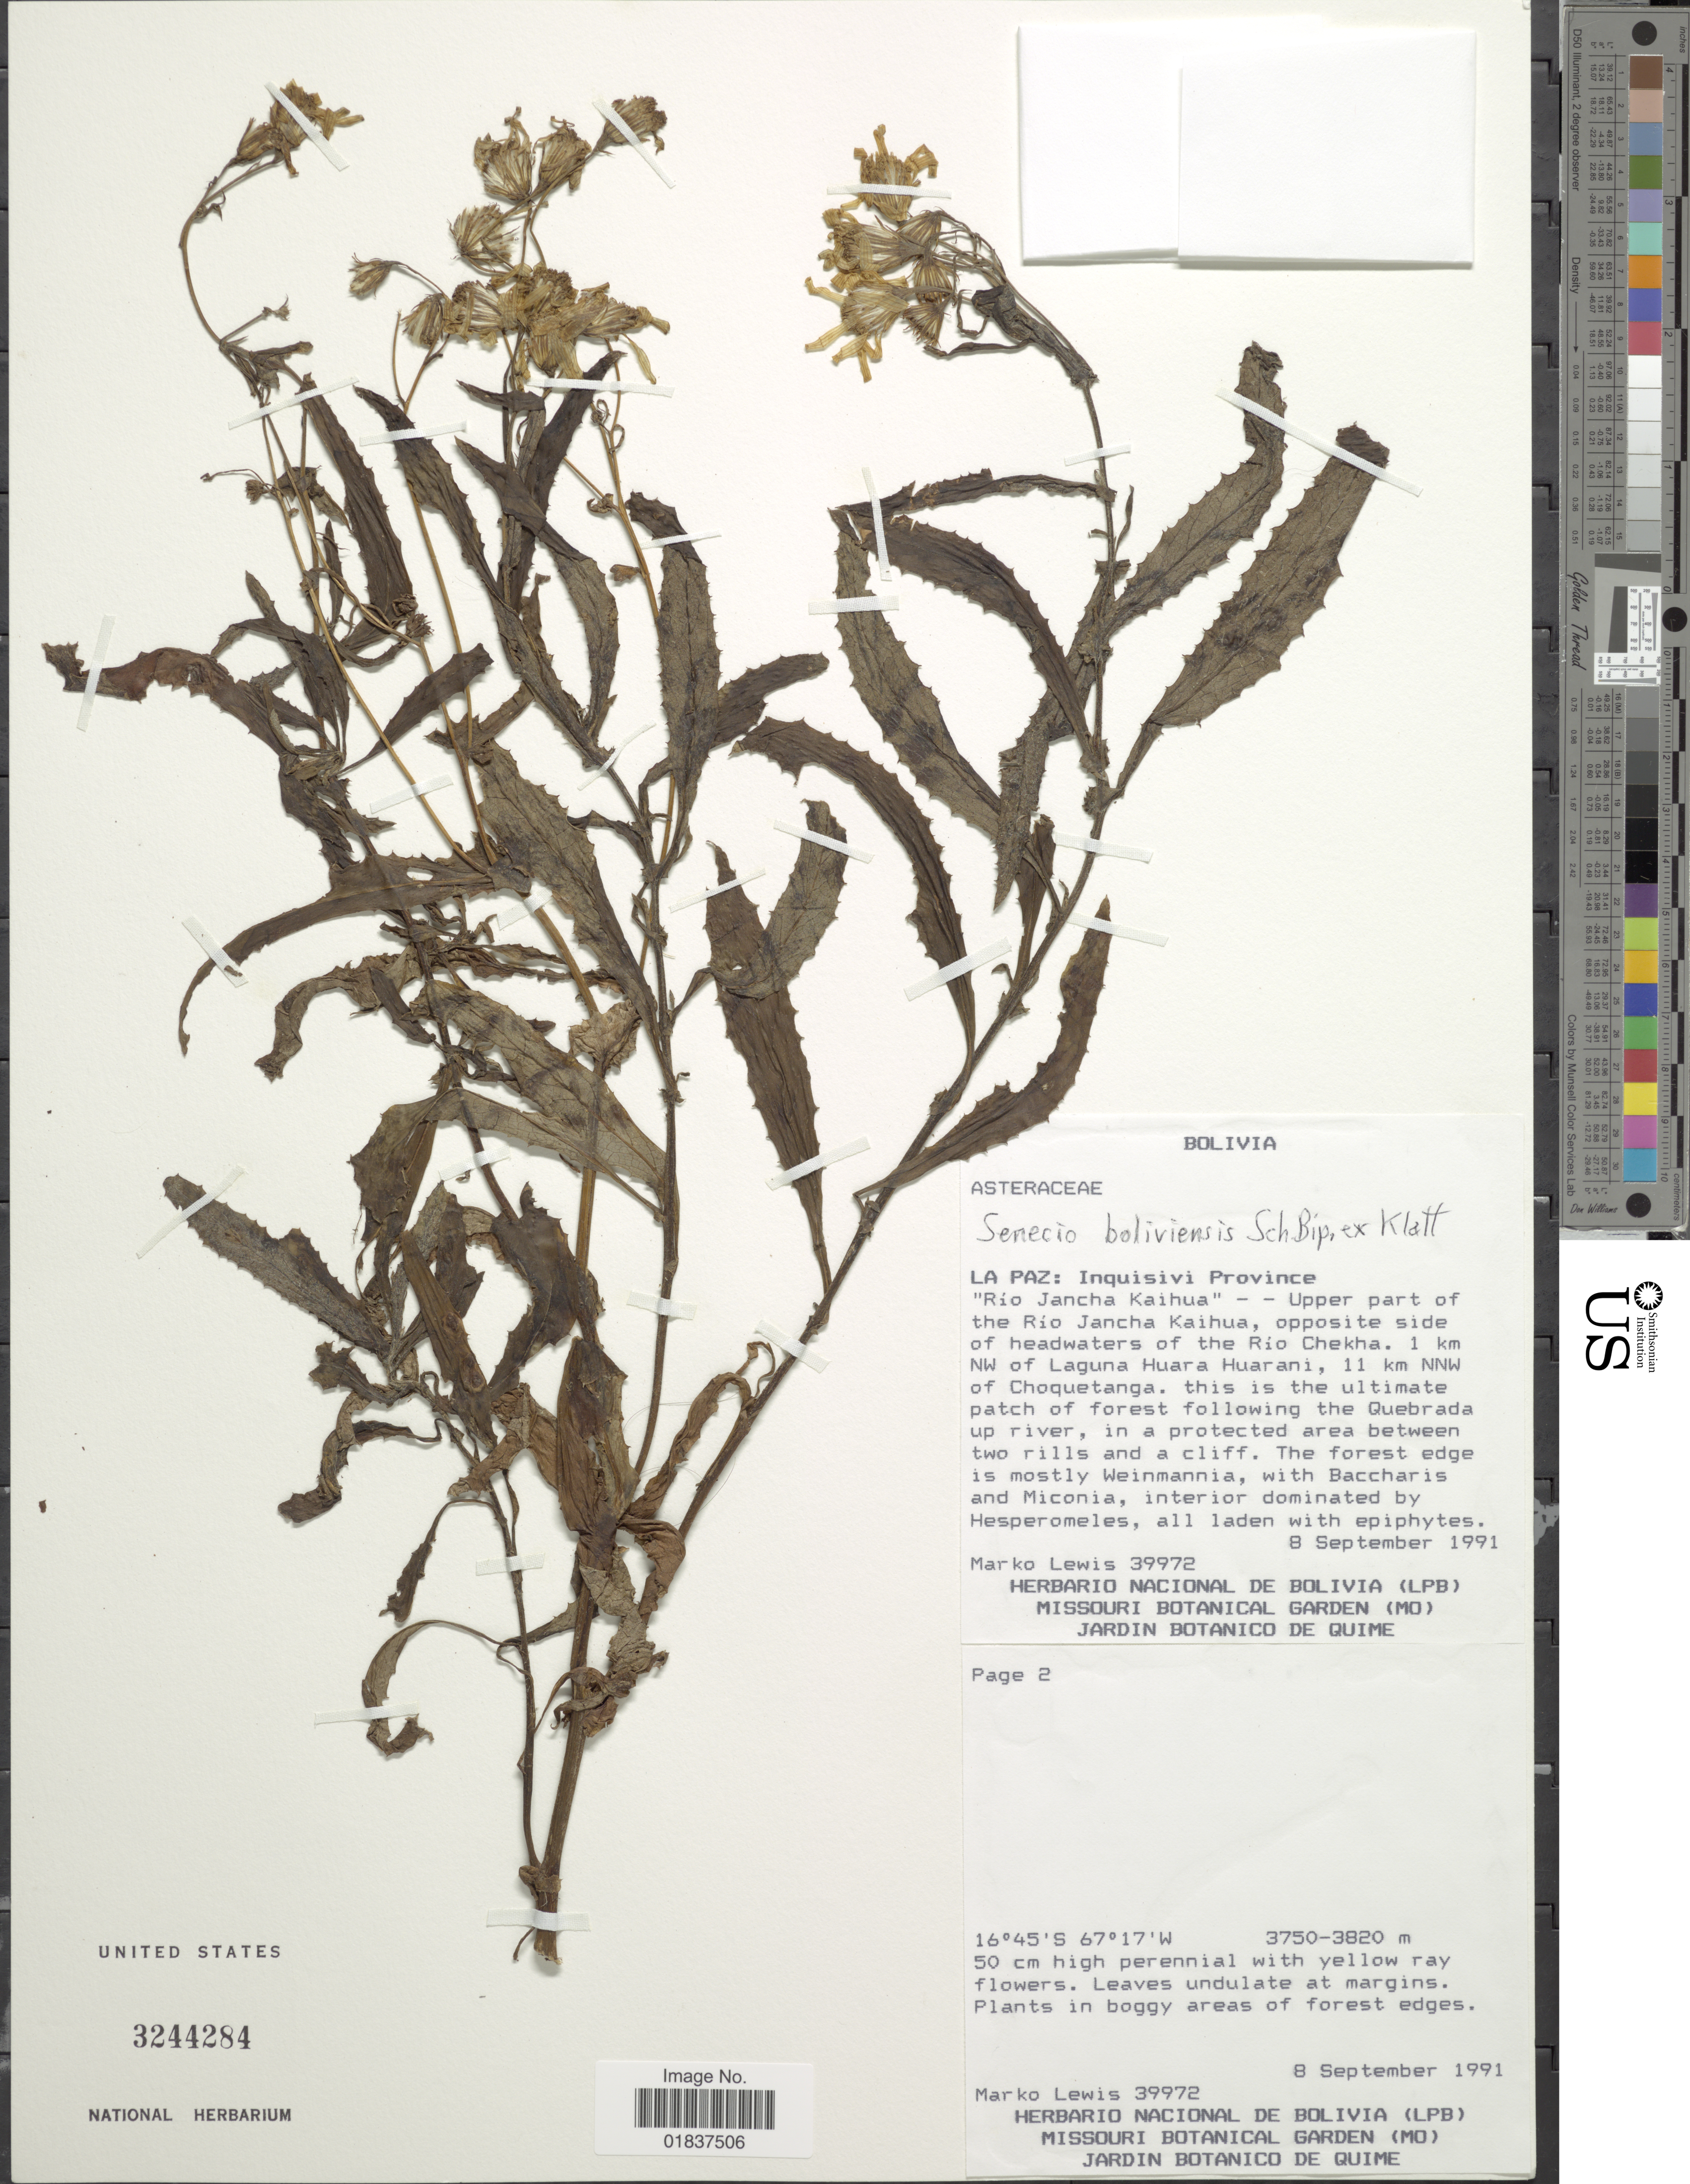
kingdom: Plantae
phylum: Tracheophyta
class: Magnoliopsida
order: Asterales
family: Asteraceae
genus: Senecio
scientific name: Senecio boliviensis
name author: Sch. Bip. ex Klatt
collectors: M. A. Lewis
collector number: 39972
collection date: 1991-09-08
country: Bolivia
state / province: La Paz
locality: La Paz: Inquisivi Province. "Rio Jancha Kaihual"- - Upper part of the Rio Jancha Kaihua, opposite side of headwaters of the Rio Checkha. 1 km NW of Laguna Huara Huarani, 11 km NNW of Choquetanga. this is the ultimate patch of forest following the Quebrada up river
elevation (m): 3750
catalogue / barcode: US 3244284